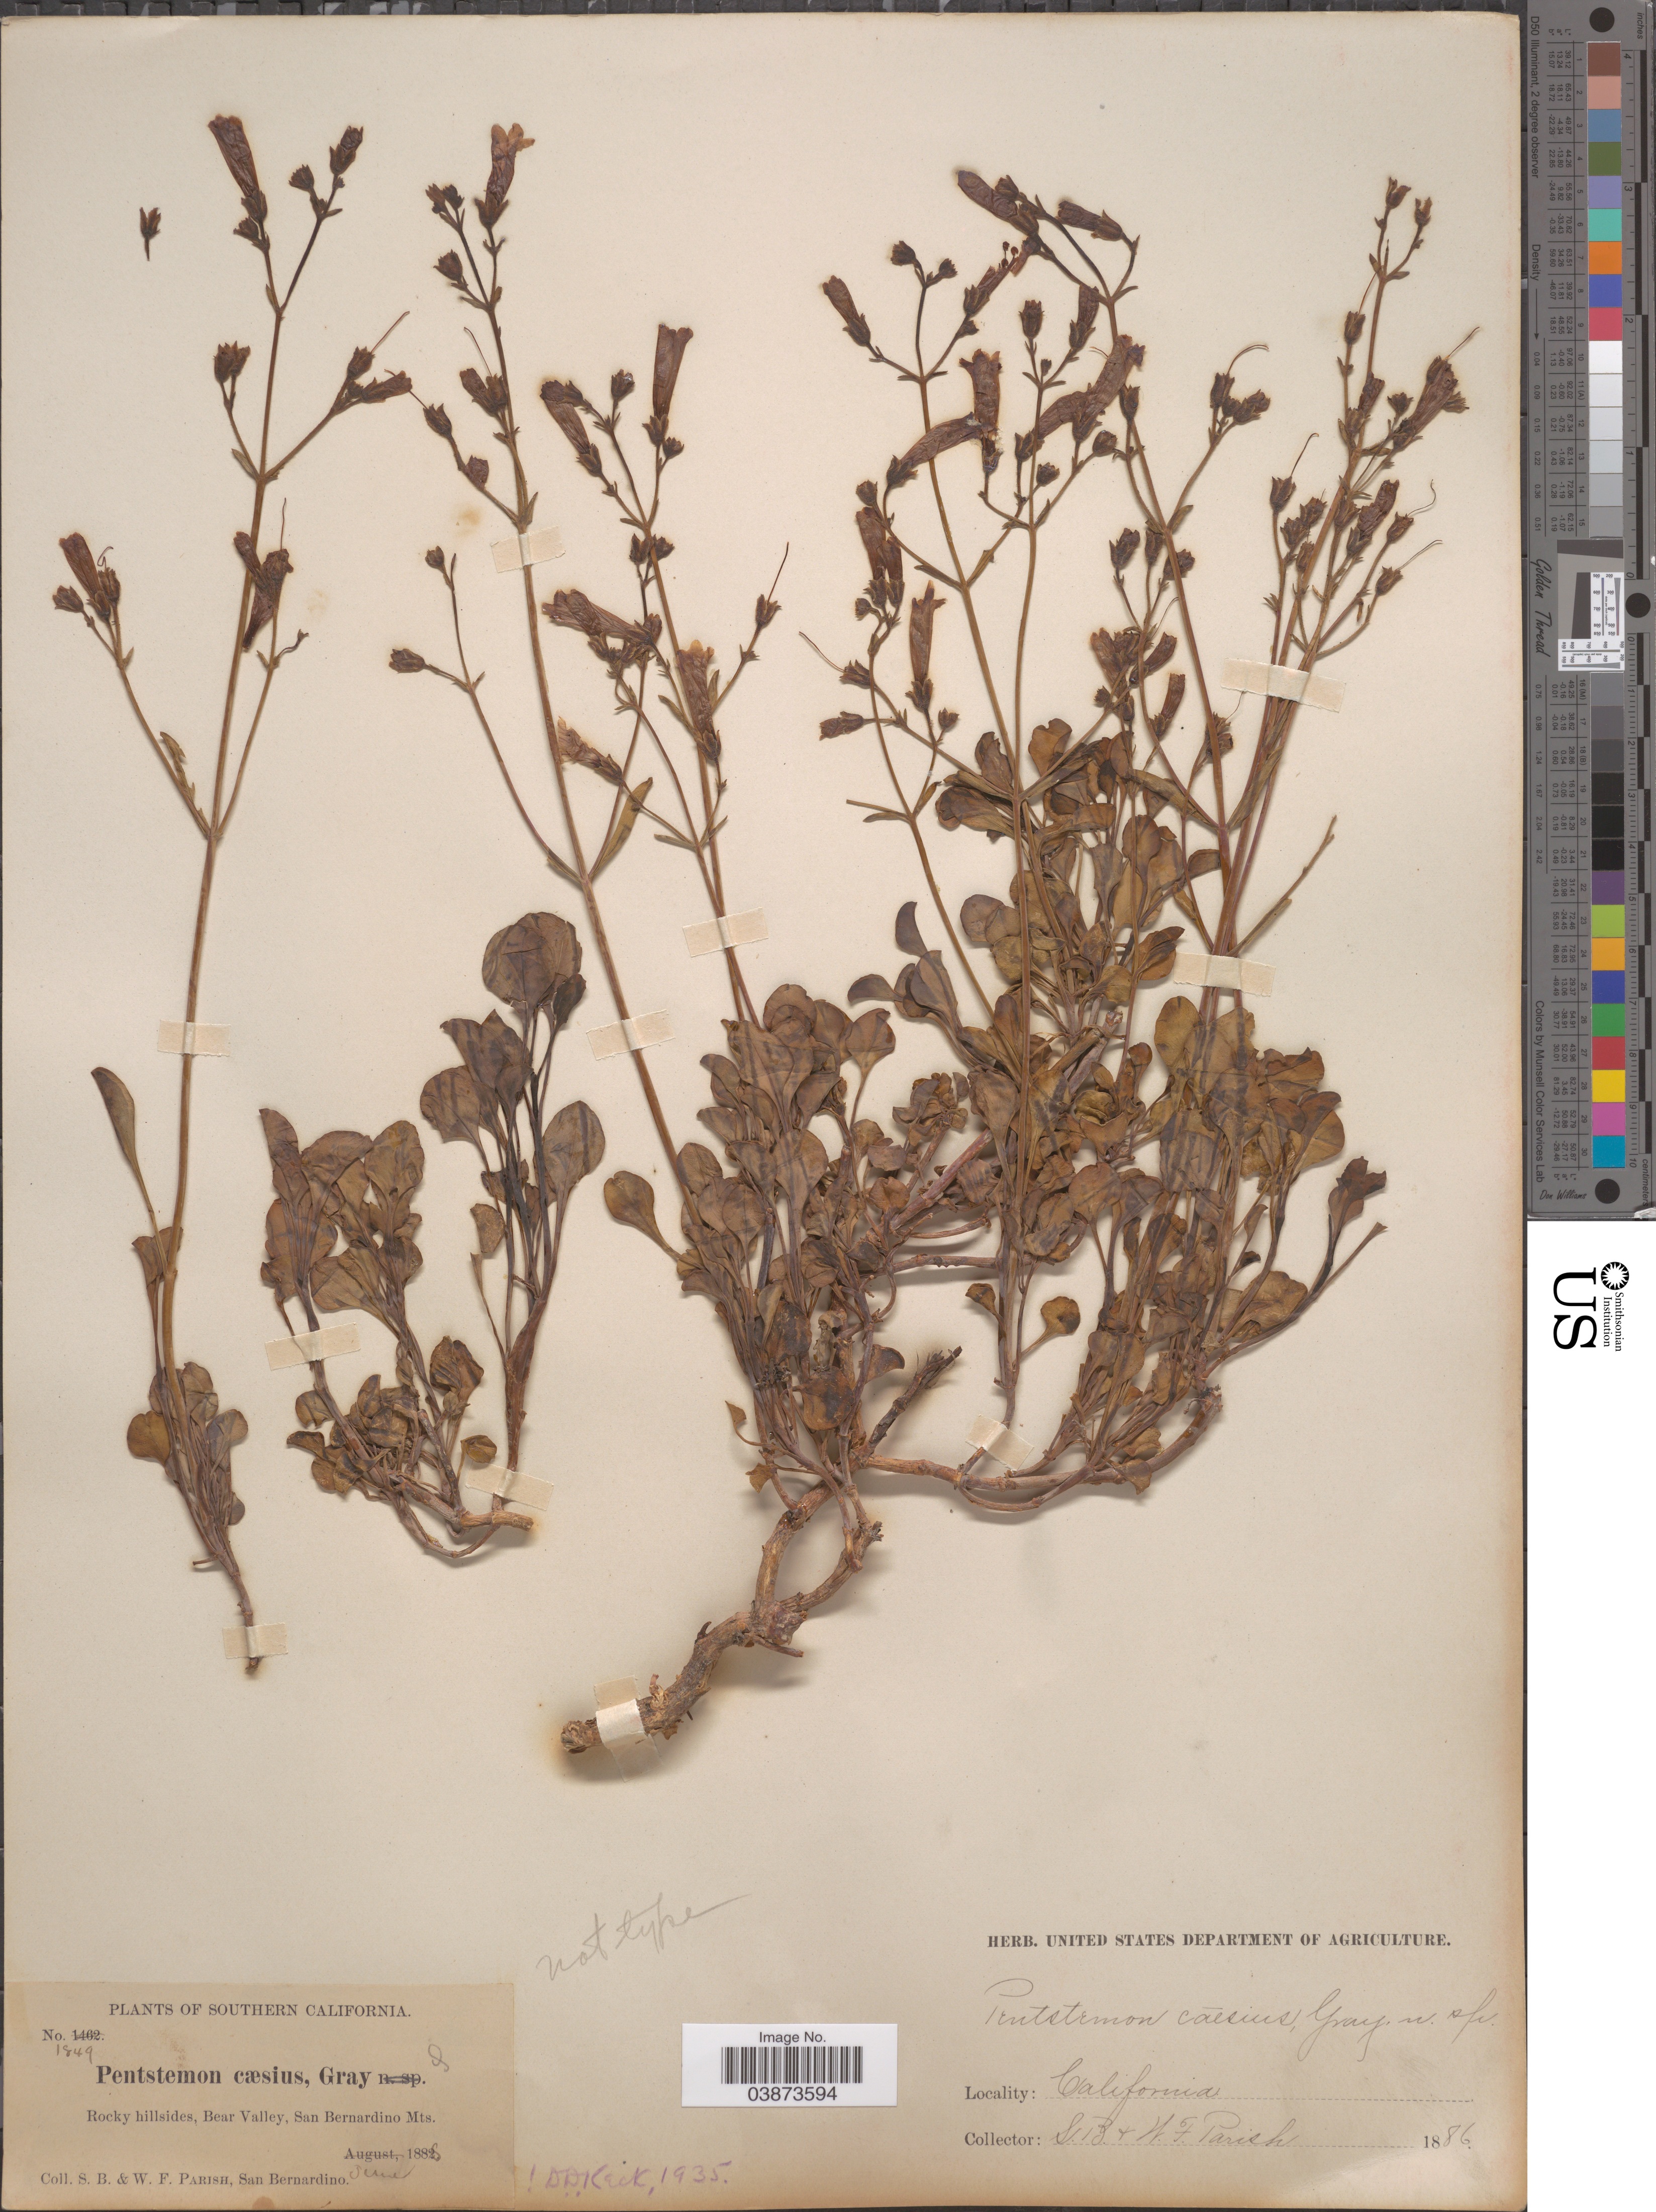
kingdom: Plantae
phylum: Tracheophyta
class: Magnoliopsida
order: Lamiales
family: Plantaginaceae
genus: Penstemon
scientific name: Penstemon caesius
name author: A. Gray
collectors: S. B. Parish & W. F. Parish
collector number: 1849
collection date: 1886-06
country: United States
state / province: California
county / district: San Bernardino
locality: Southern California. Bear Valley, San Bernardino Mts.